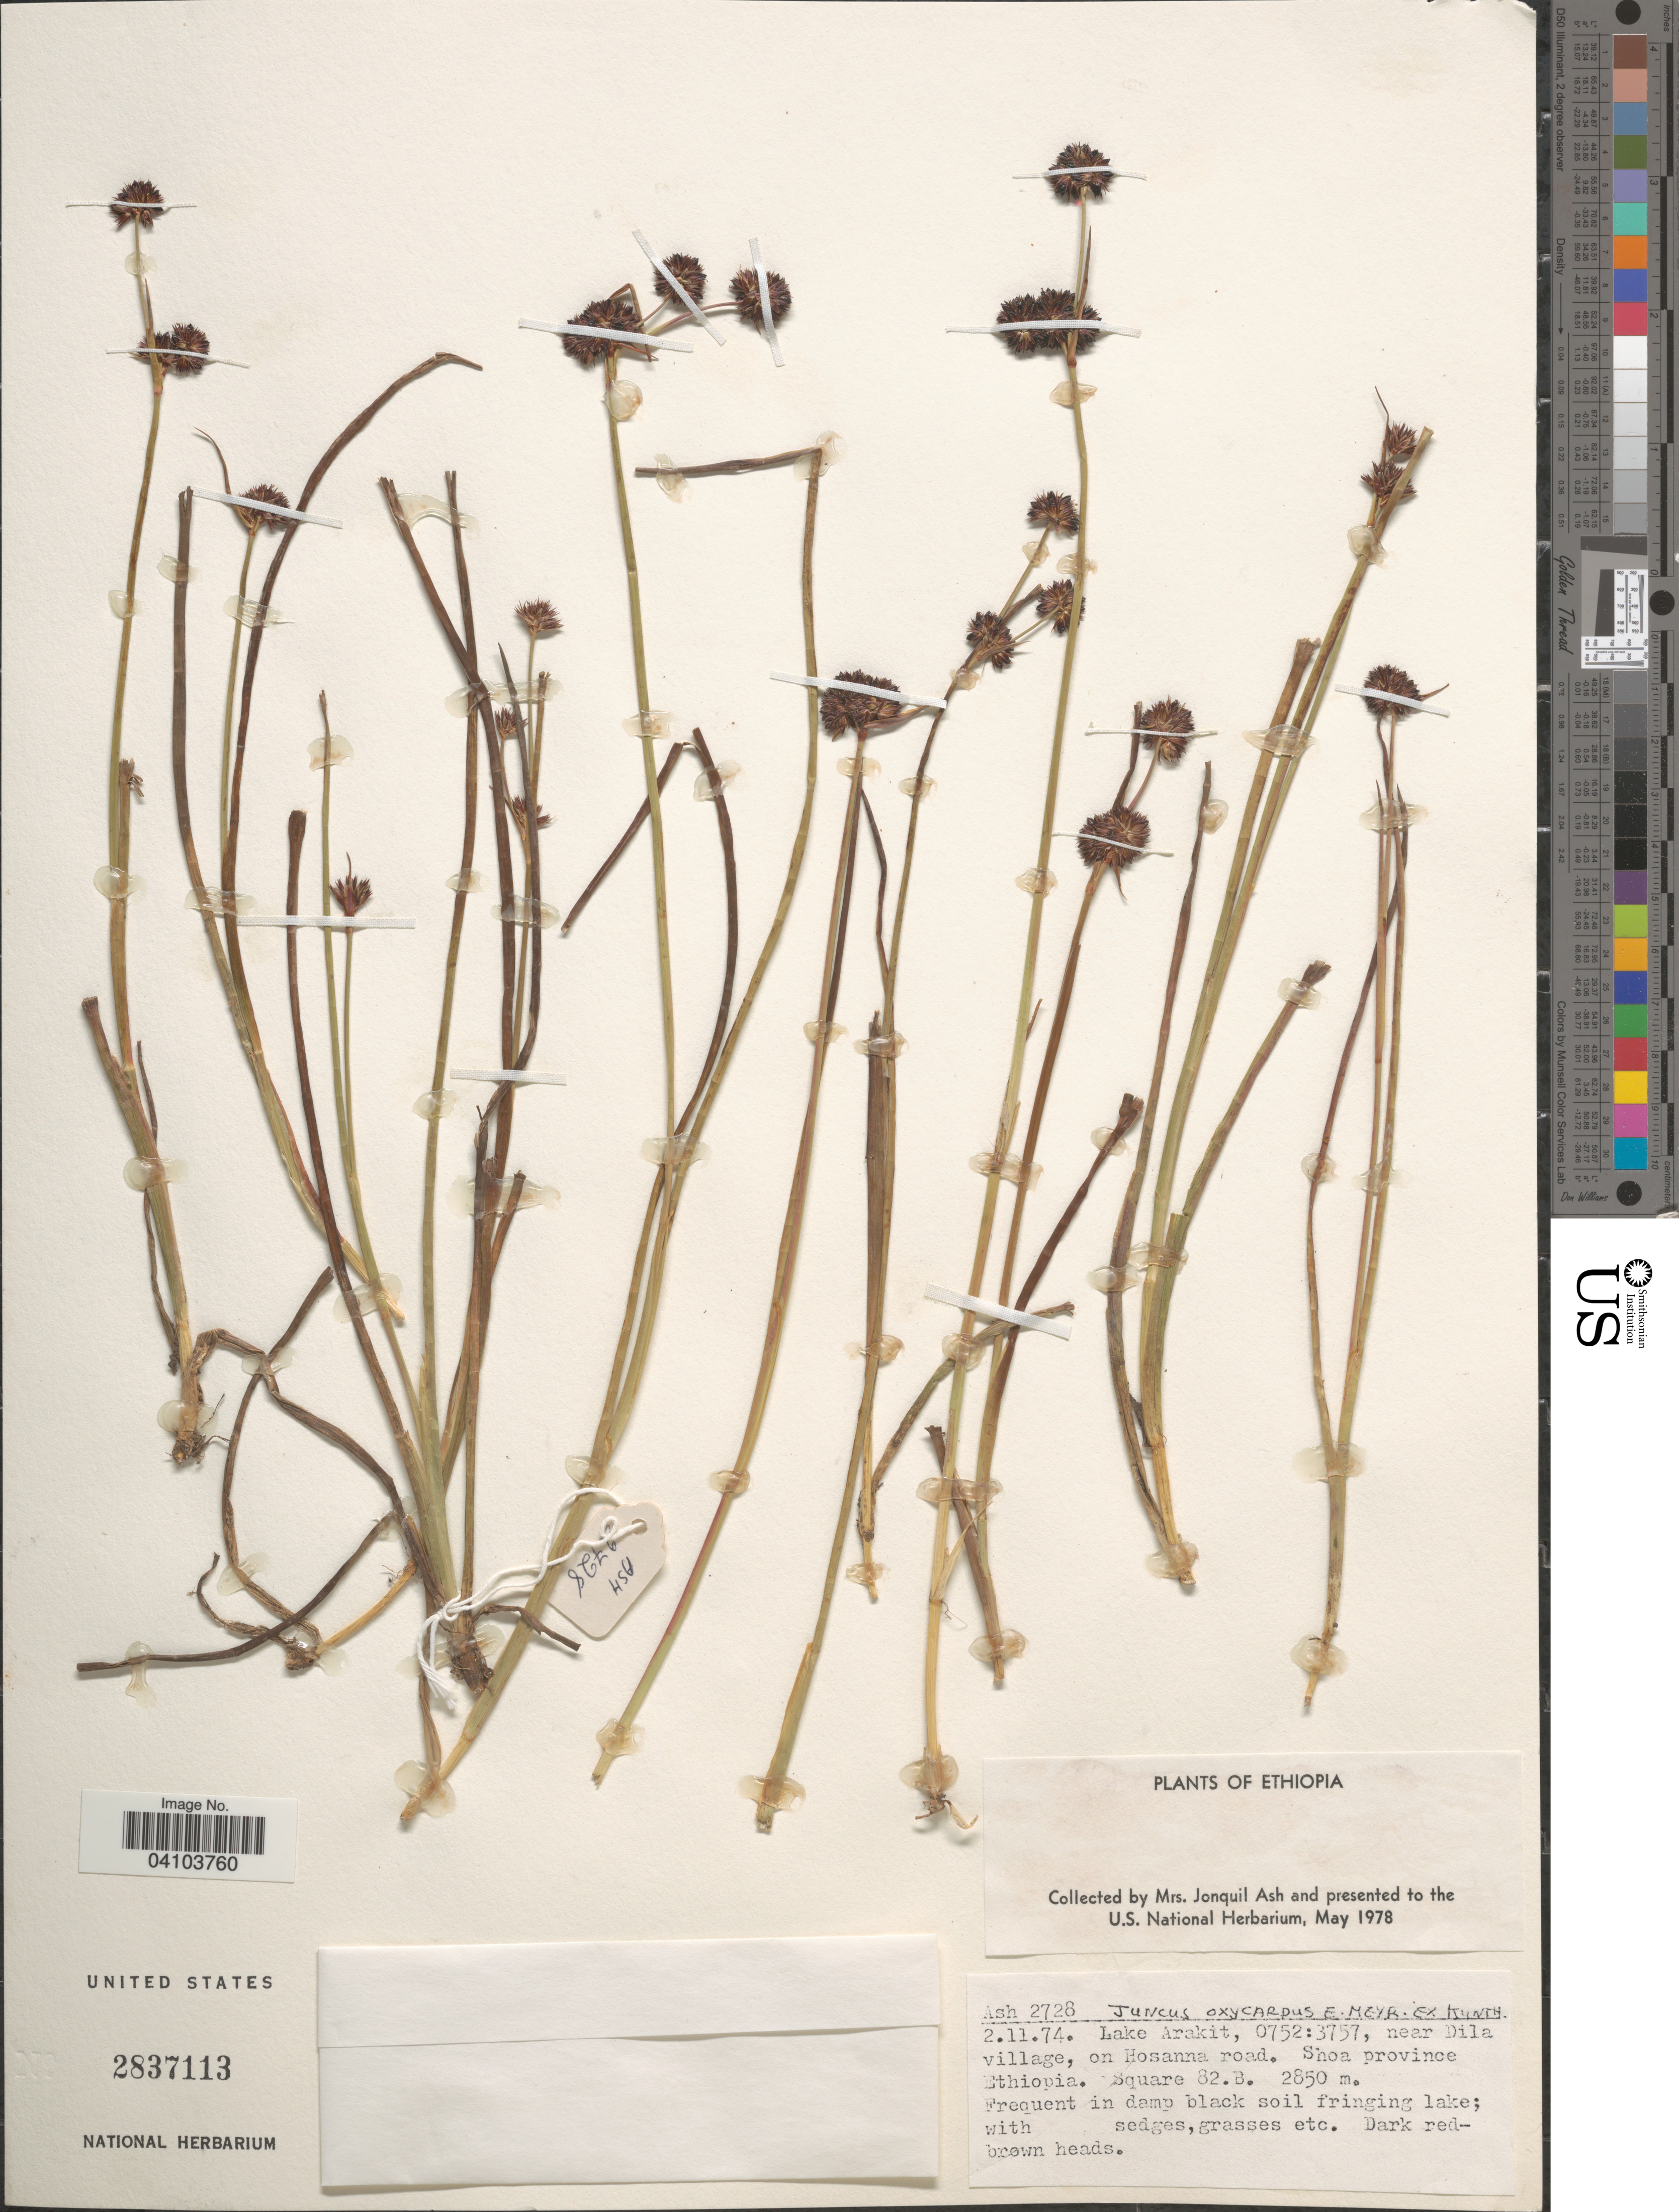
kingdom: Plantae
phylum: Tracheophyta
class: Liliopsida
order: Poales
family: Juncaceae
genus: Juncus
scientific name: Juncus oxycarpus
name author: E. Mey.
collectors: J. Ash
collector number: Ash 2728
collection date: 1974-11-02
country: Ethiopia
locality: Lake Arakit, 0752:3757, near Dila village, on Hosanna road. Shoa province. Square 82.B.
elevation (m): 2850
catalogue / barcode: US 2837113